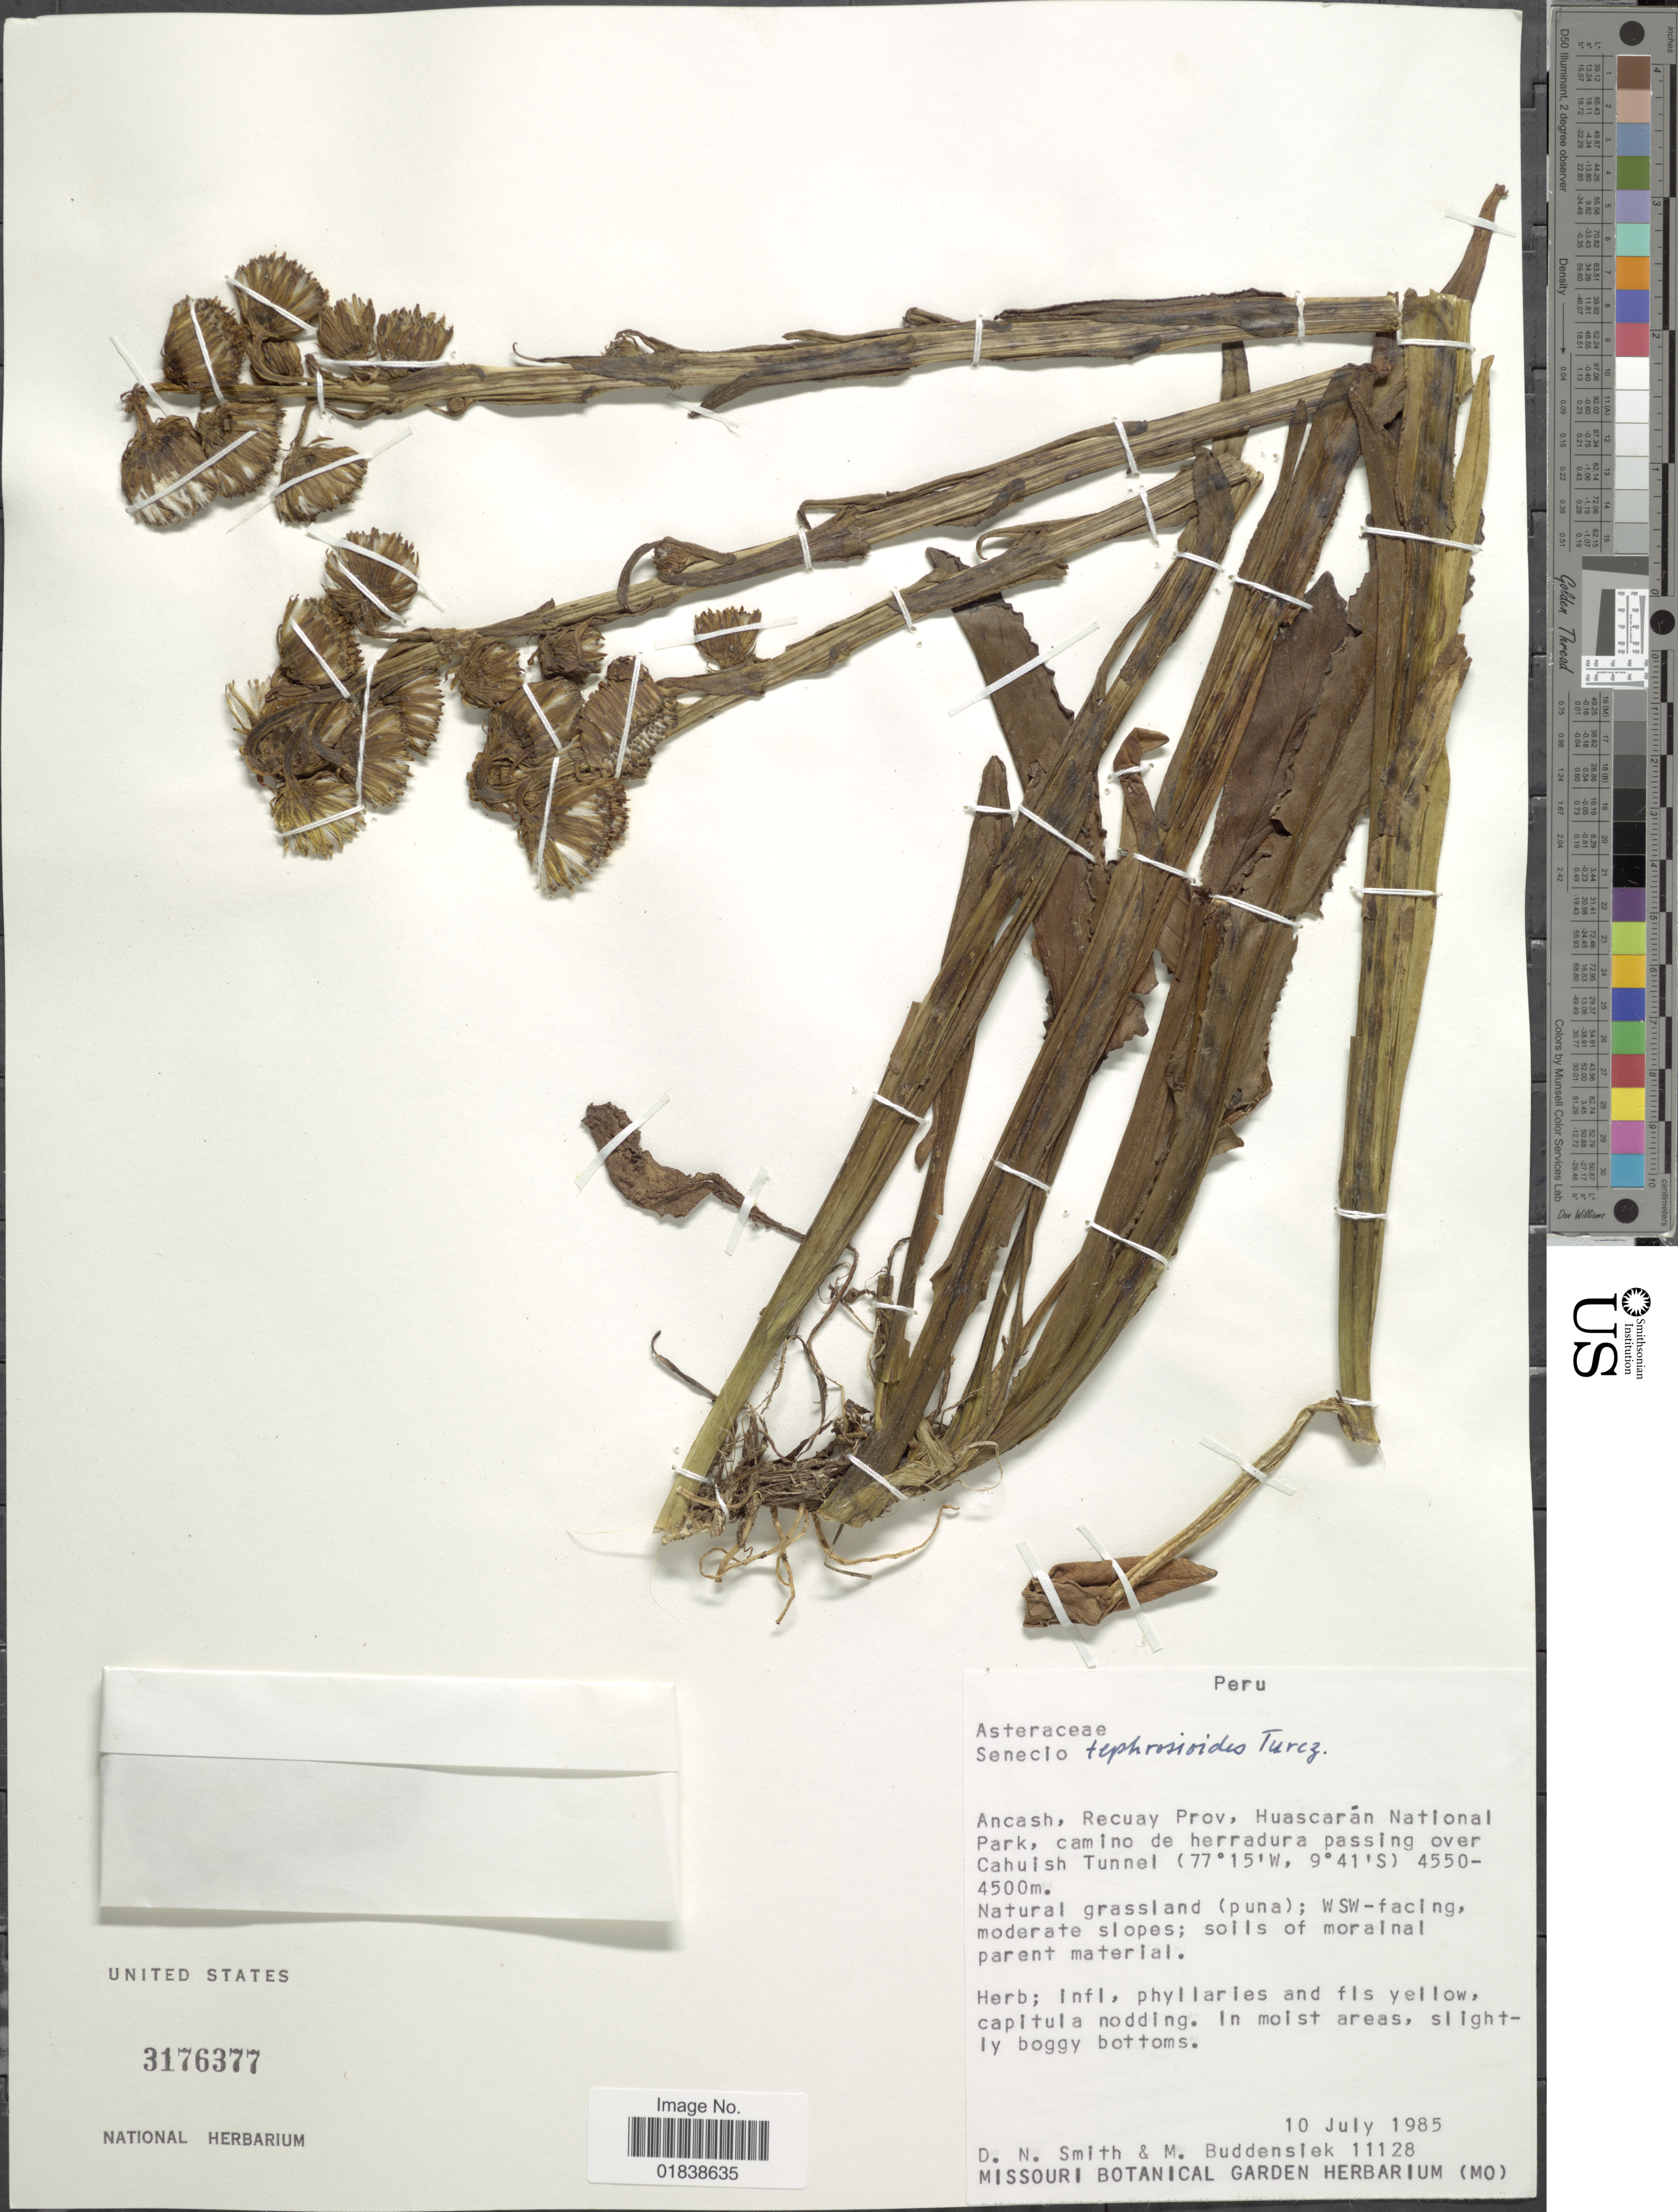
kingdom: Plantae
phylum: Tracheophyta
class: Magnoliopsida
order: Asterales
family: Asteraceae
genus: Senecio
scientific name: Senecio tephrosioides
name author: Turcz.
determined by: Salomon, Luciana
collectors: D. Smith & M. Buddensiek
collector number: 11128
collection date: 1985-07-10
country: Peru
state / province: Ancash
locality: Recuay Prov, Huascaran National Park, camino de herradura passing over Cahuish Tunnel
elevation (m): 4500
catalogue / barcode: US 3176377